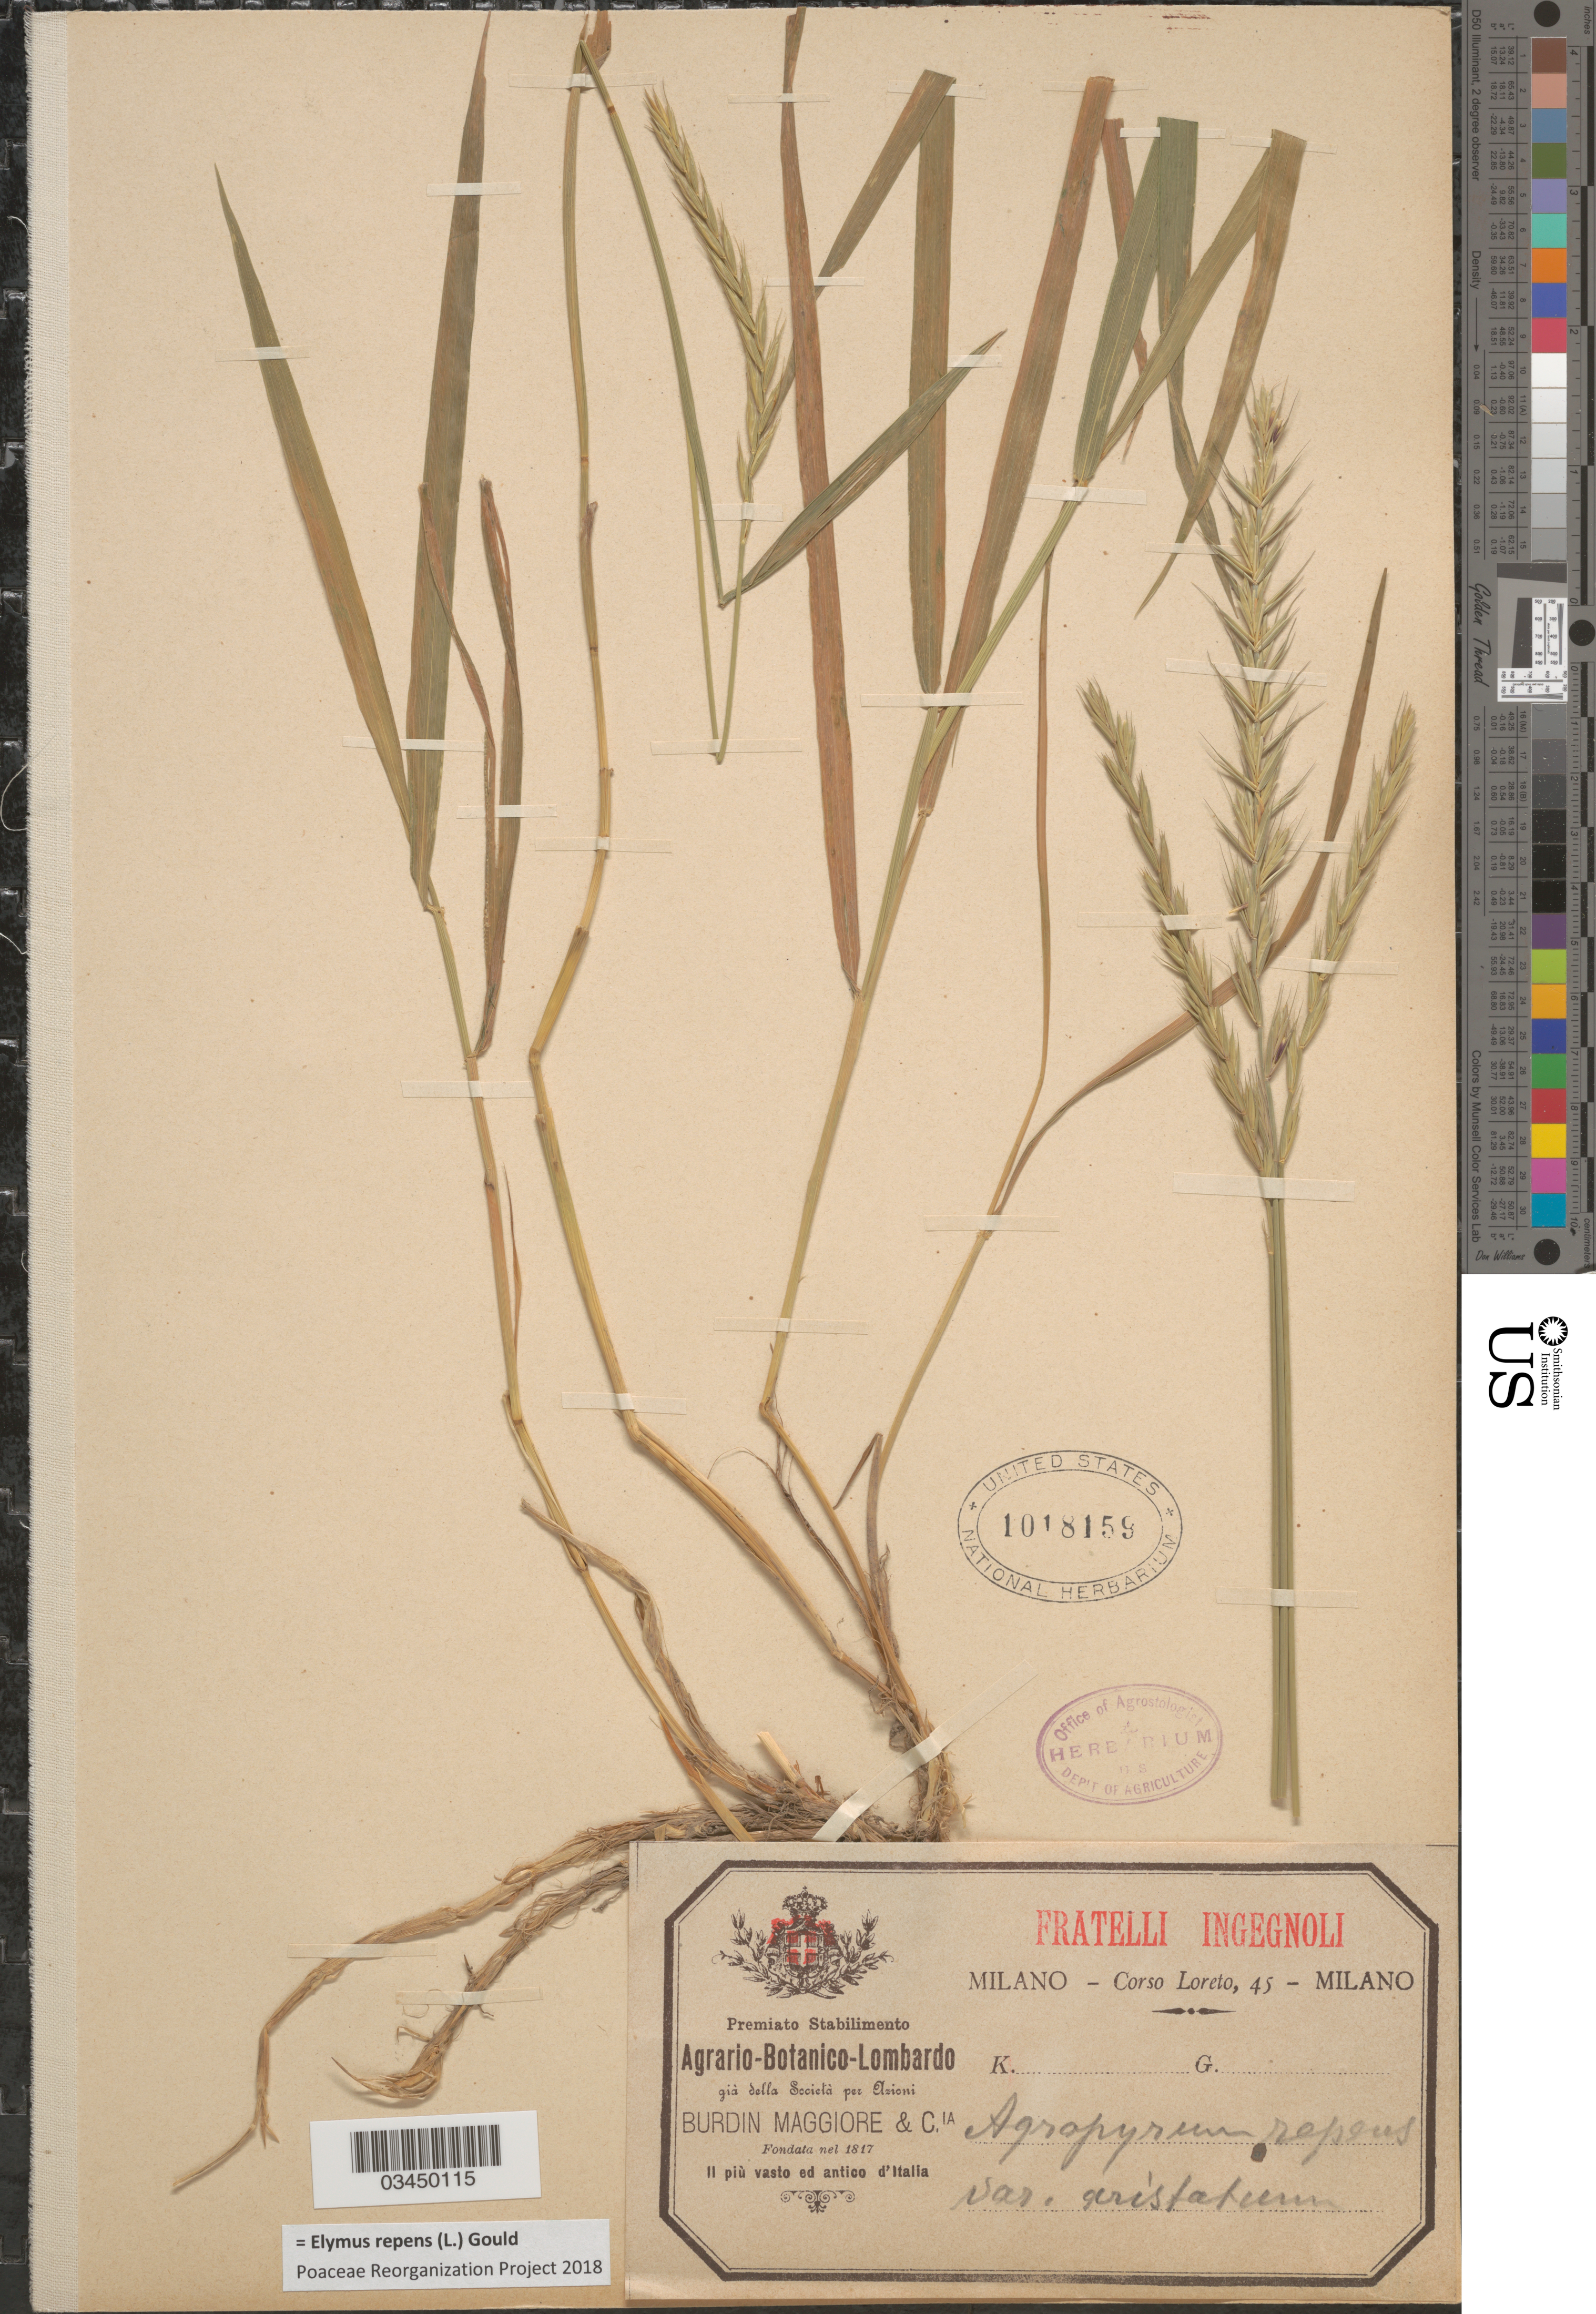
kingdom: Plantae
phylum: Tracheophyta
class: Liliopsida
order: Poales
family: Poaceae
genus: Elymus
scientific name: Elymus repens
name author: (L.) Gould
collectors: Loreto, C.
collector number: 45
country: Italy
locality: Il più vasto ed antico d'Italia.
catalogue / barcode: US 1018159